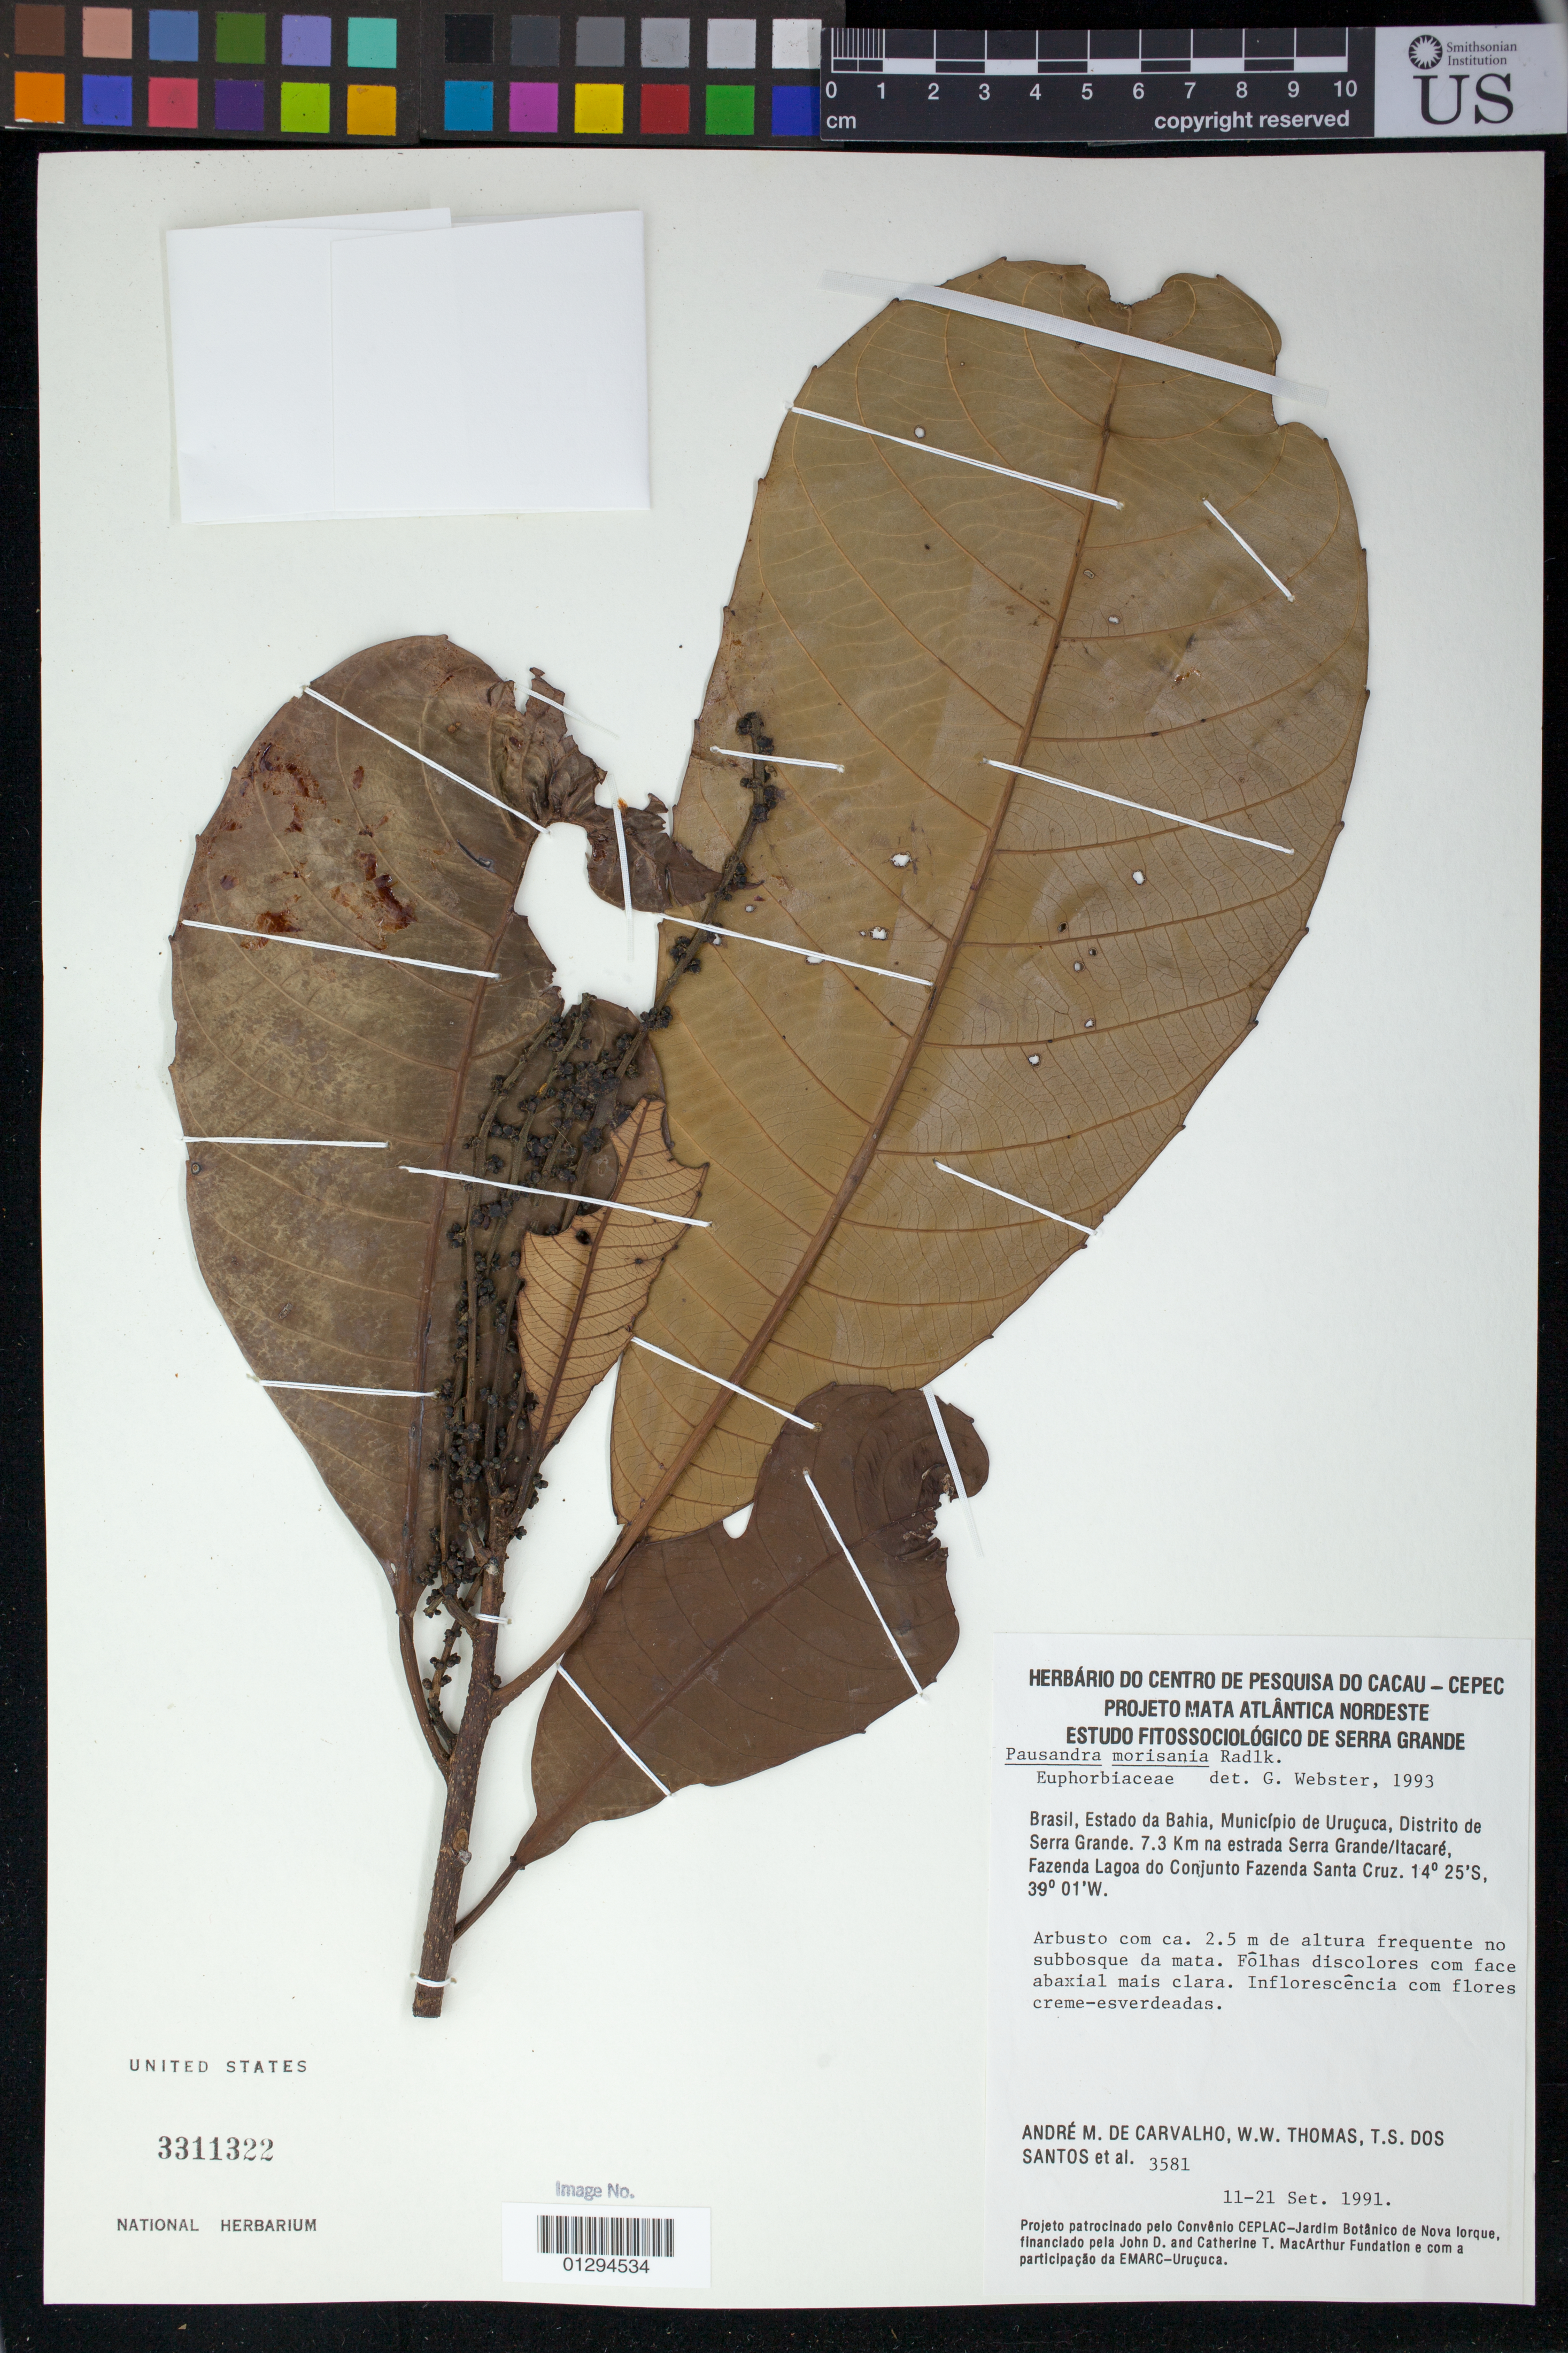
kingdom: Plantae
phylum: Tracheophyta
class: Magnoliopsida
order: Malpighiales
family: Euphorbiaceae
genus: Pausandra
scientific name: Pausandra morisiana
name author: (Casar.) Radlk.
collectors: A. M. Carvalho, W. W. Thomas & T. S. Santos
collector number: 3581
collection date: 1991-09-11/1991-09-21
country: Brazil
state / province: Bahia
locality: Municipio de Uruçuca, Distrito de Serra Grande. 7.3 km na estrada Serra Grande/Itacare, Fazenda Lagoa do Conjunto Fazenda Santa Cruz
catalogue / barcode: US 3311322